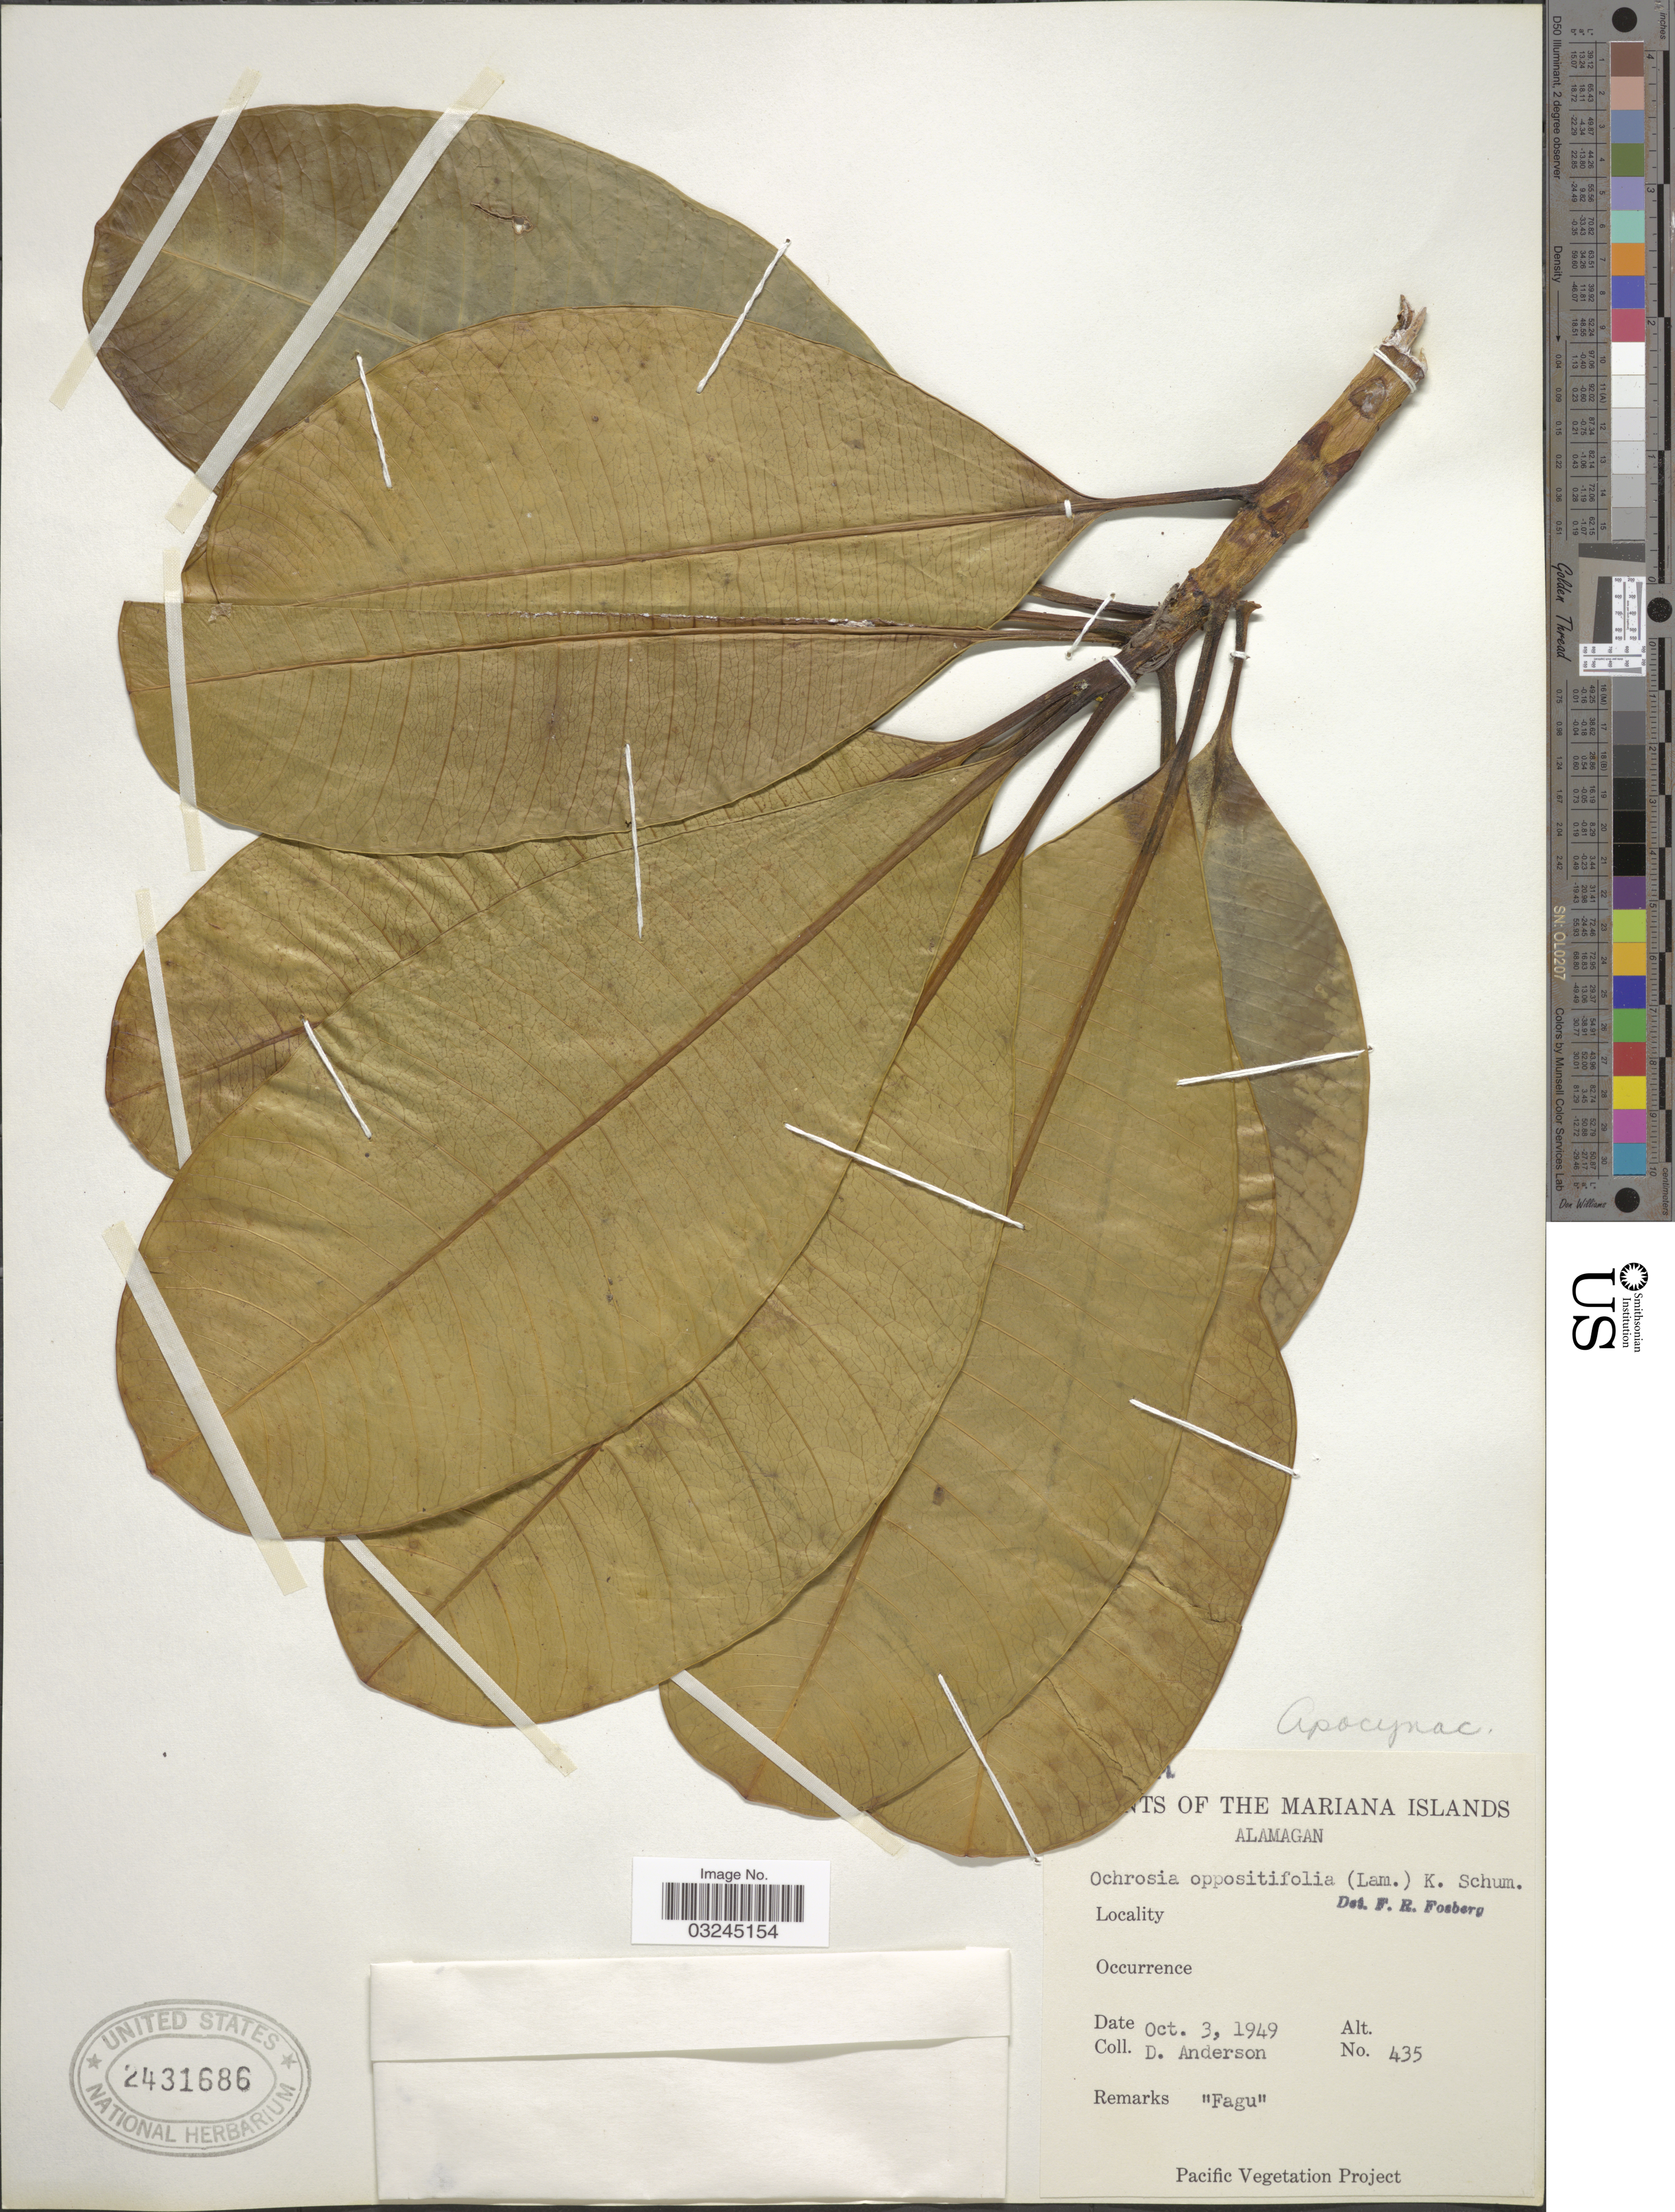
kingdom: Plantae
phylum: Tracheophyta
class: Magnoliopsida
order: Gentianales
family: Apocynaceae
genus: Ochrosia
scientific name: Ochrosia oppositifolia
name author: (Lam.) K. Schum.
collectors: D. Anderson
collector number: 435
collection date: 1949-10-03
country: Northern Mariana Islands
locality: The Marianas Islands. Alamagan.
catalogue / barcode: US 2431686